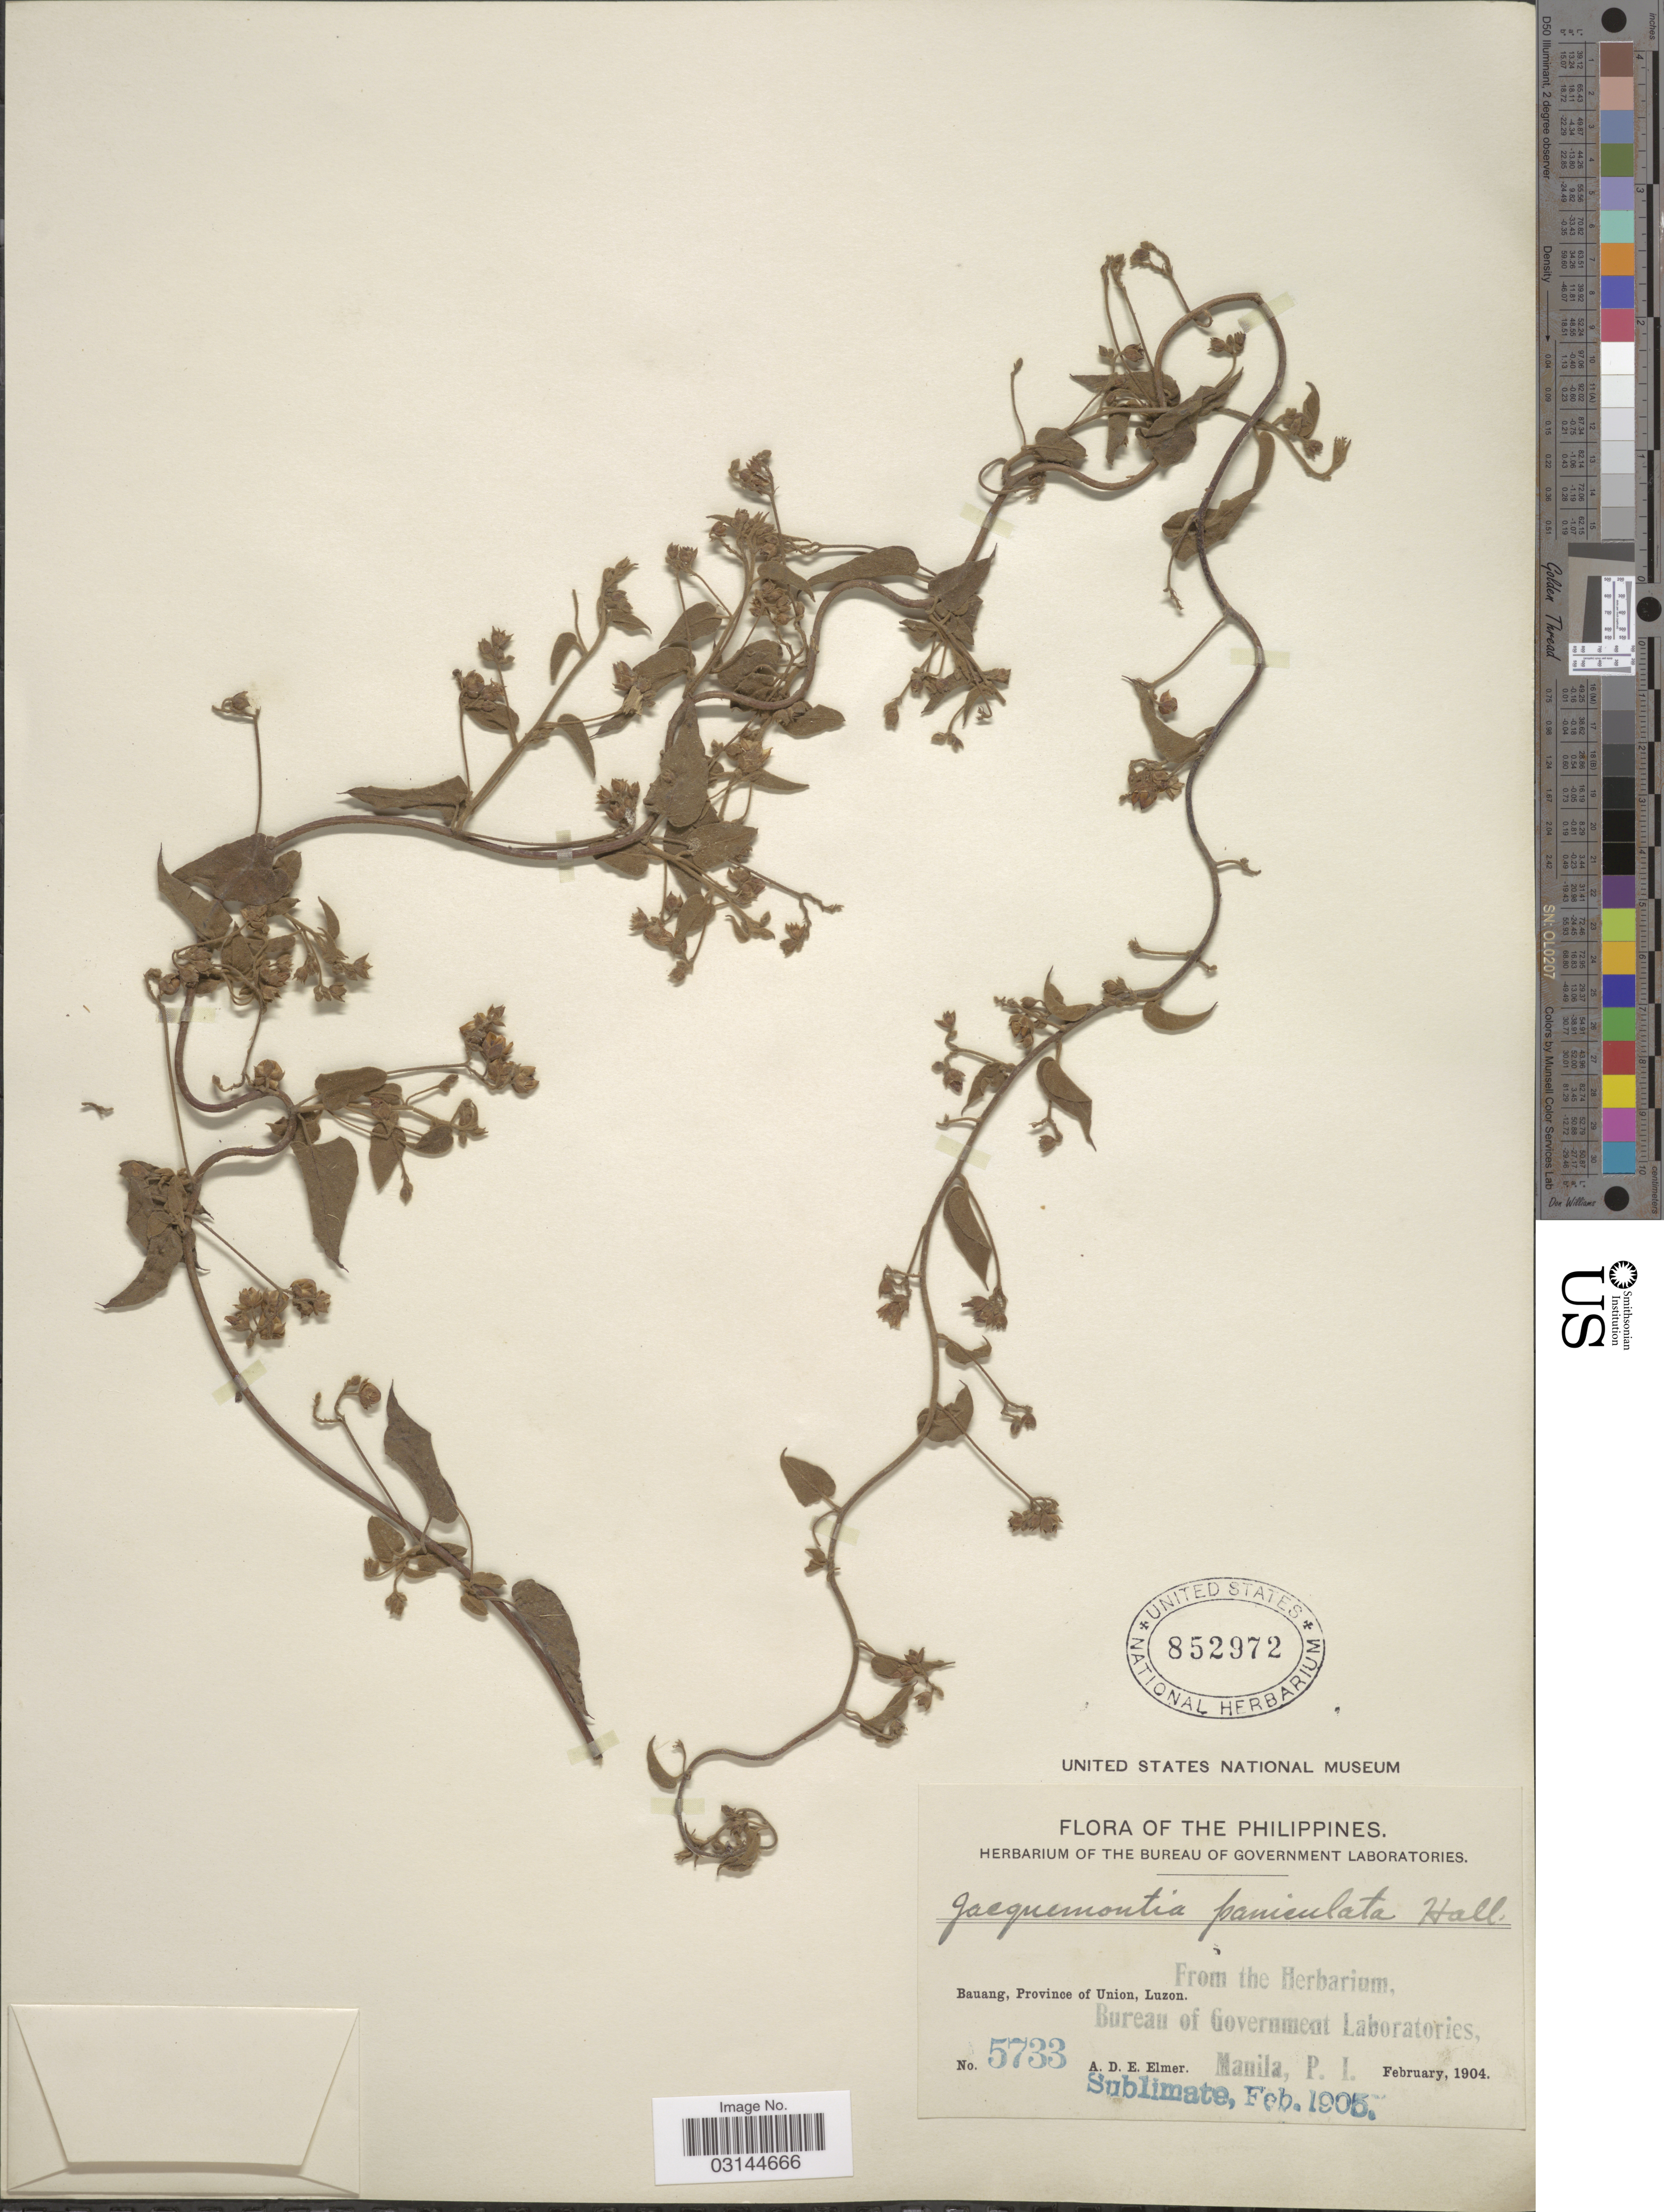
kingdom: Plantae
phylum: Tracheophyta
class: Magnoliopsida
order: Solanales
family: Convolvulaceae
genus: Jacquemontia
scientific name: Jacquemontia paniculata var. tomentosa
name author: (Warb.) Ooststr.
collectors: A. D. E. Elmer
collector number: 5733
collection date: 1904-02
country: Philippines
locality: Bauang, Province of Union, Luzon.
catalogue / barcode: US 852972